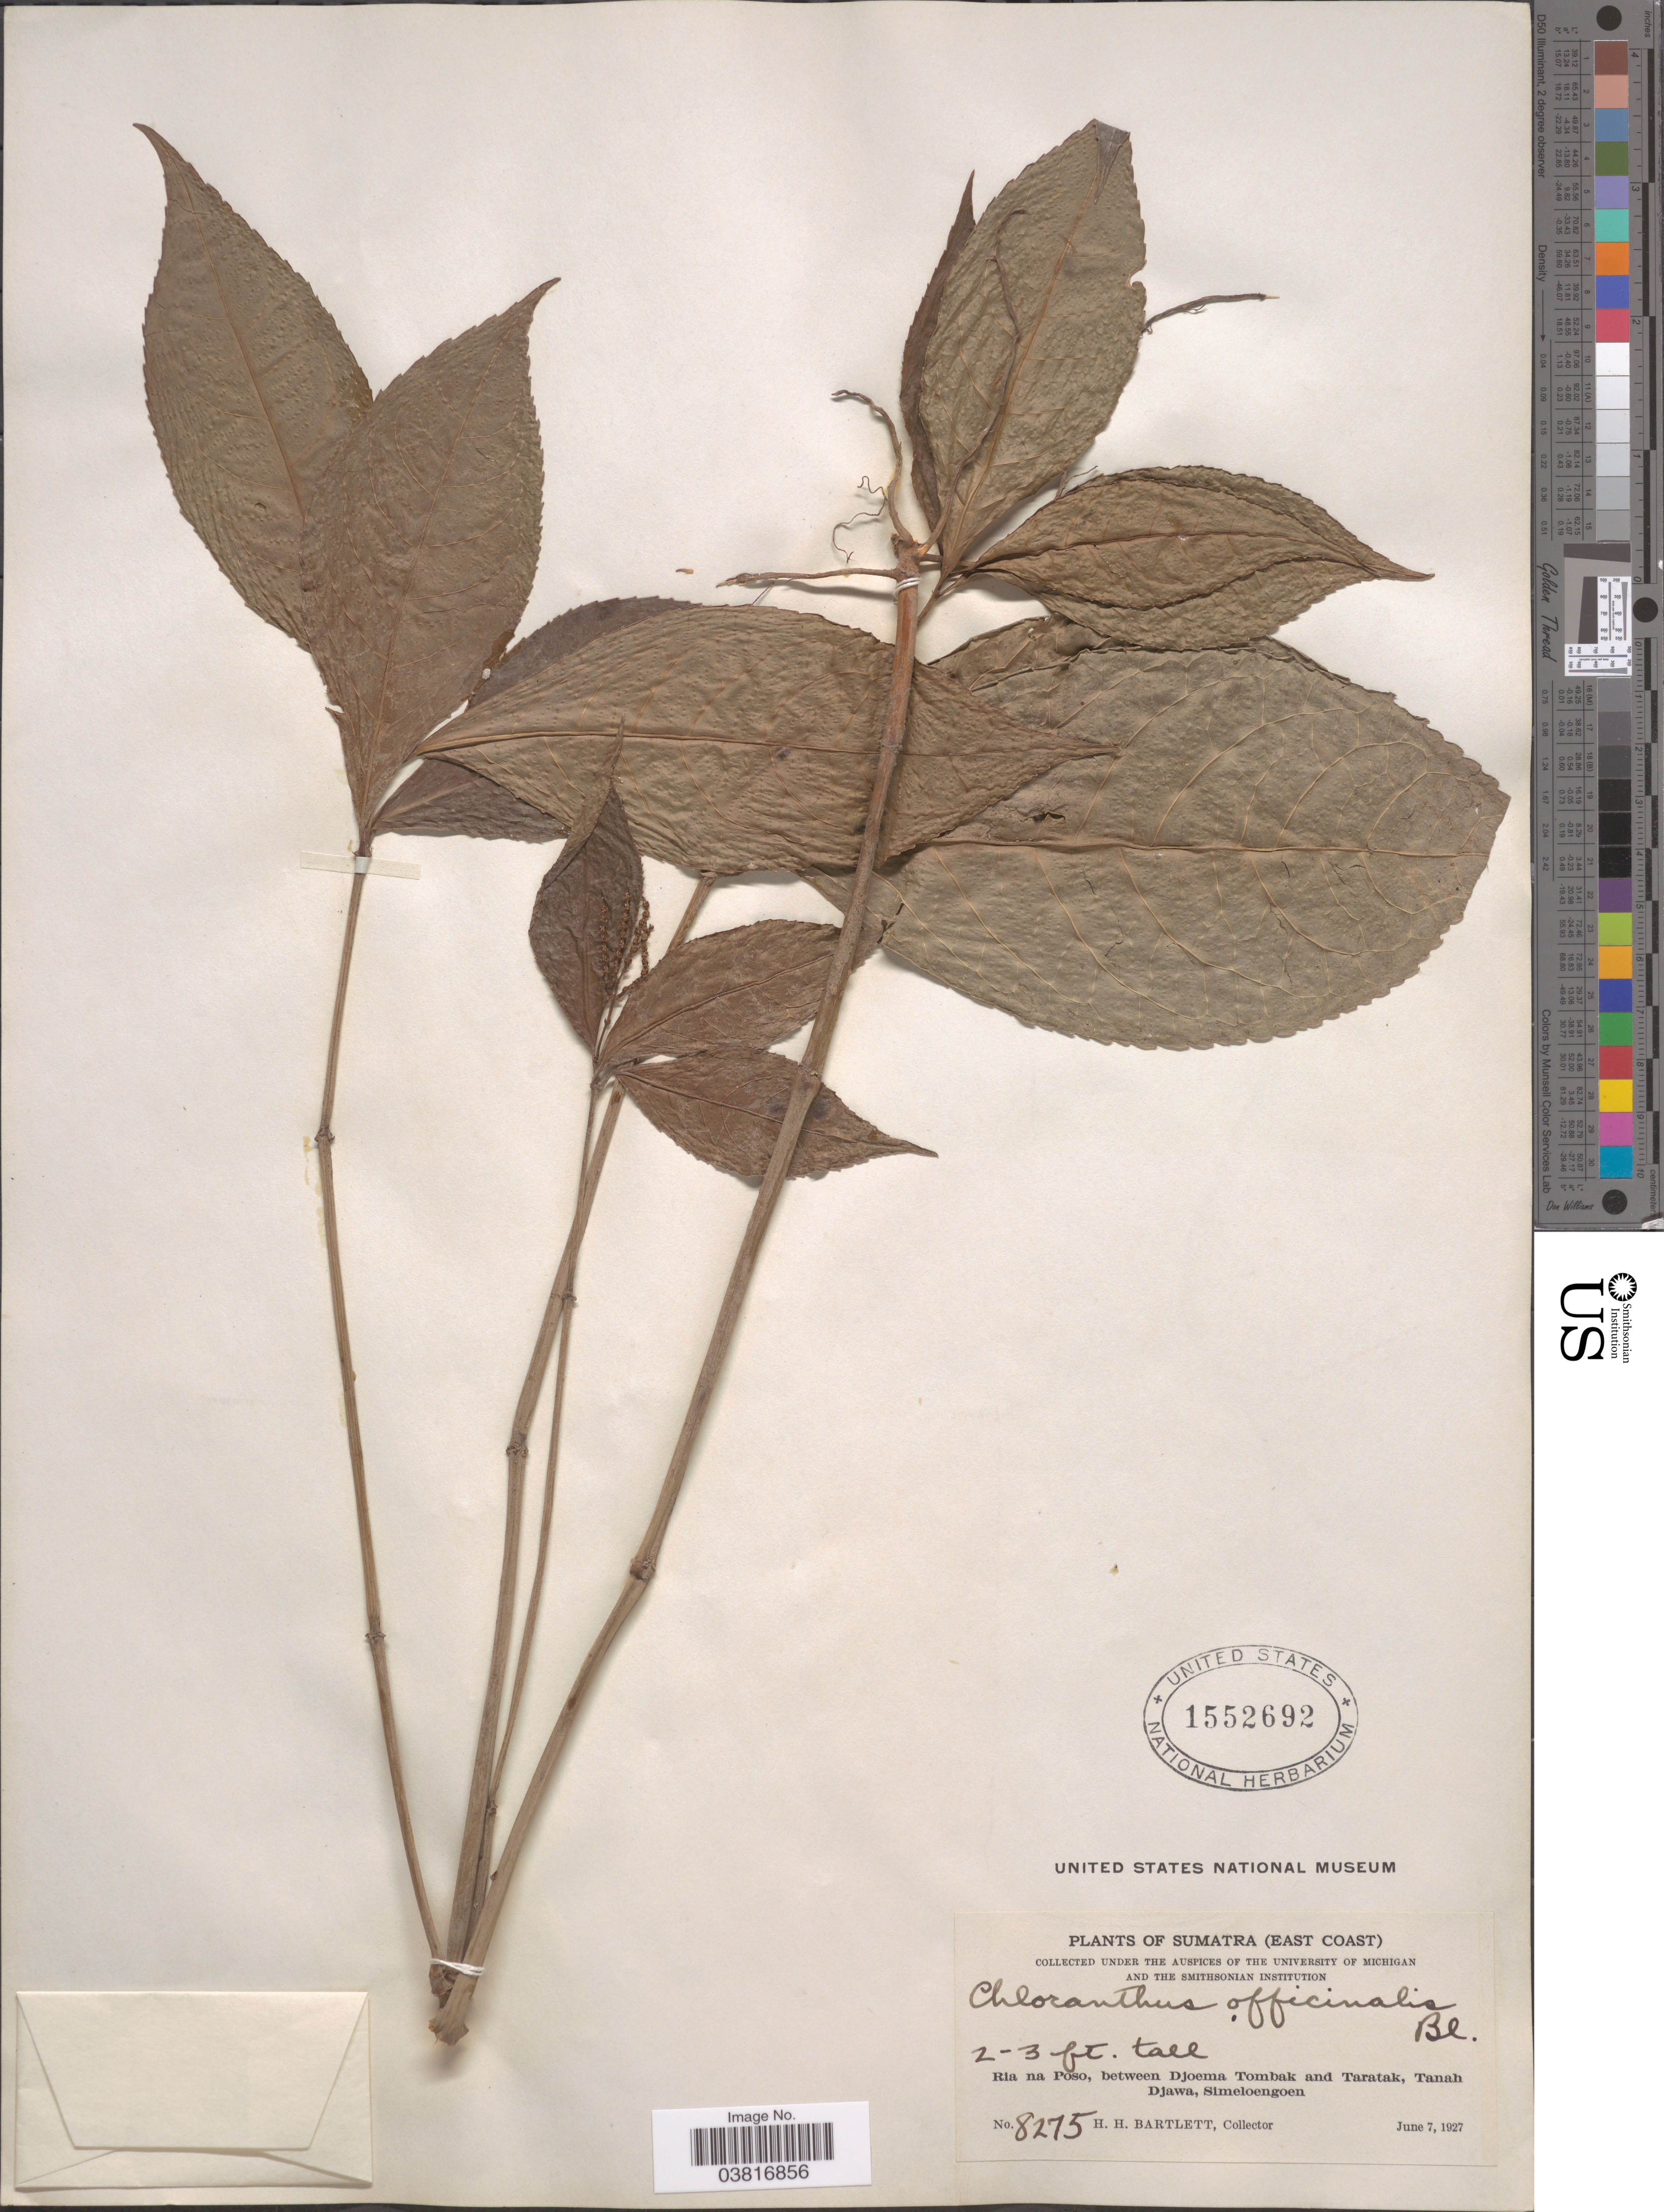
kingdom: Plantae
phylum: Tracheophyta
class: Magnoliopsida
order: Chloranthales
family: Chloranthaceae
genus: Chloranthus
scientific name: Chloranthus erectus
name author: (Buch.-Ham.) Verdc.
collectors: H. H. Bartlett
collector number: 8275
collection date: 1927-06-07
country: Indonesia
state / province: Sumatra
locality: East Coast. Ria na Poso, between Djoema Tombak and Taratak, Tanah Djawa, Simeloengoen.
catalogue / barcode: US 1552692